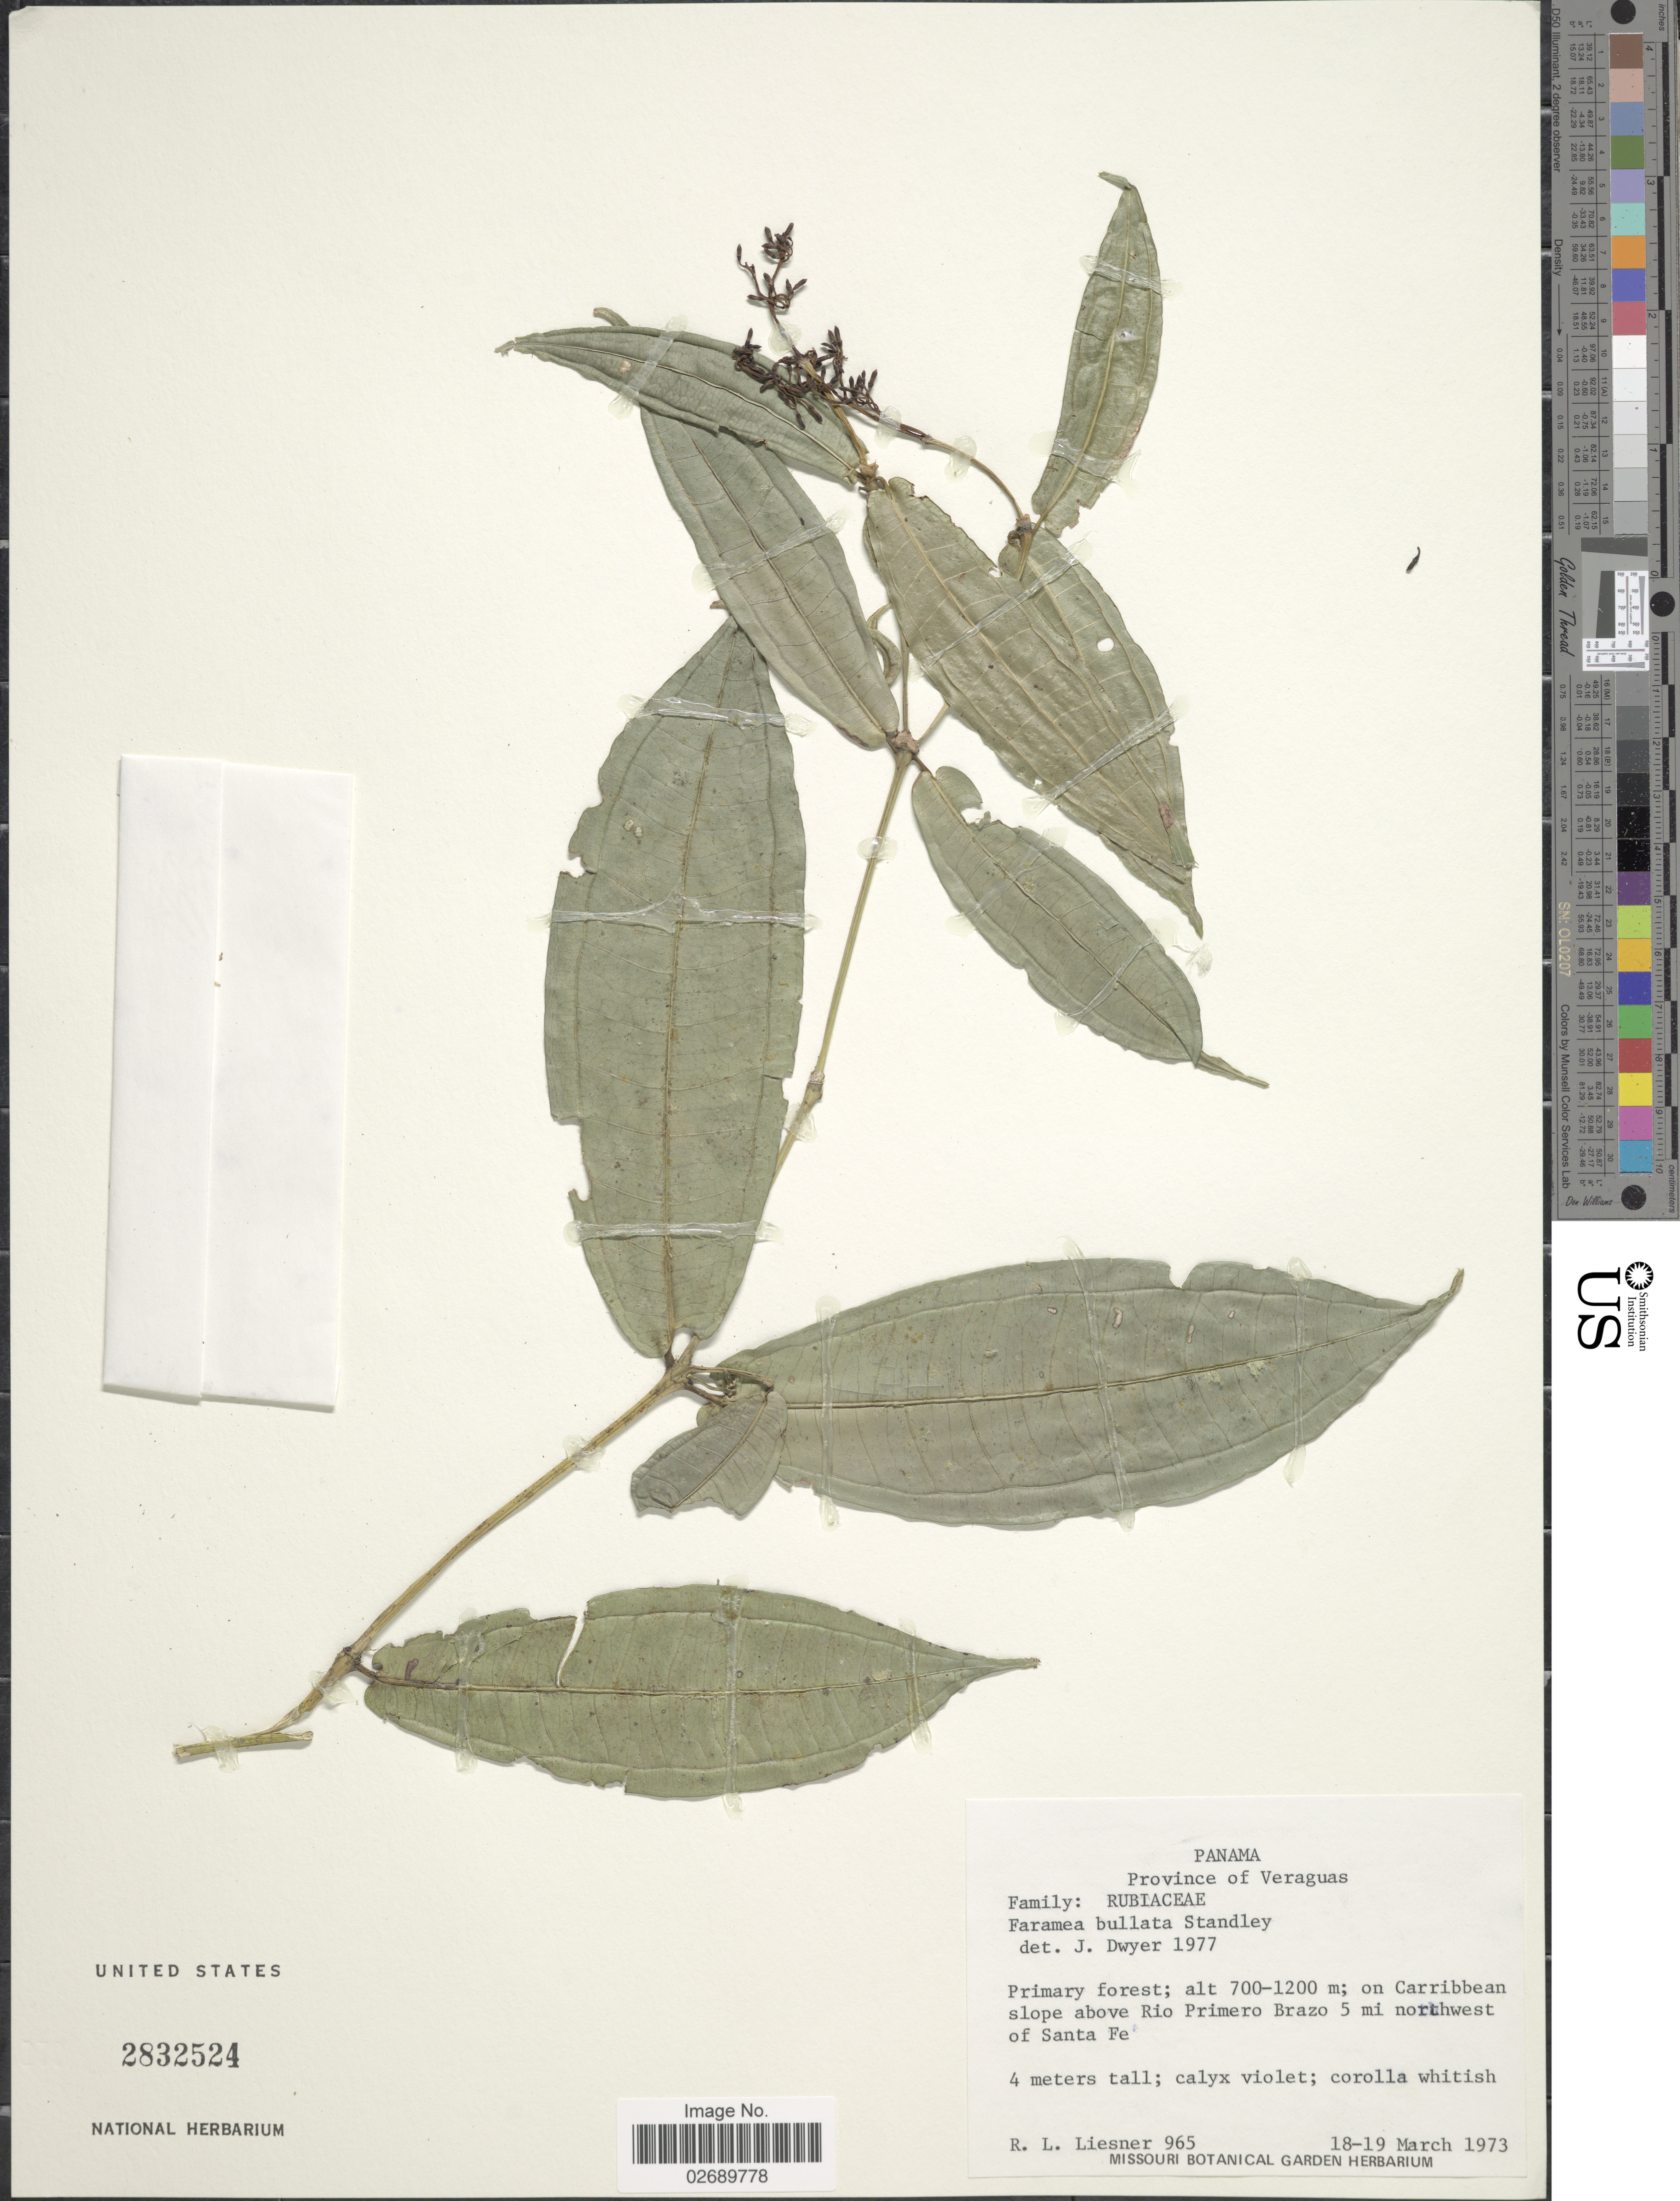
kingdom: Plantae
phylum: Tracheophyta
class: Magnoliopsida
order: Gentianales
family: Rubiaceae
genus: Faramea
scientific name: Faramea bullata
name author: Standl.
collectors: R. L. Liesner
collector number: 965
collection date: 1973-03-18/1973-03-19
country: Panama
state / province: Veraguas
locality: On Carbbean slope above Rio Primero Brazo 5 mi northwest of Santa Fe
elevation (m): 700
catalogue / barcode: US 2832524